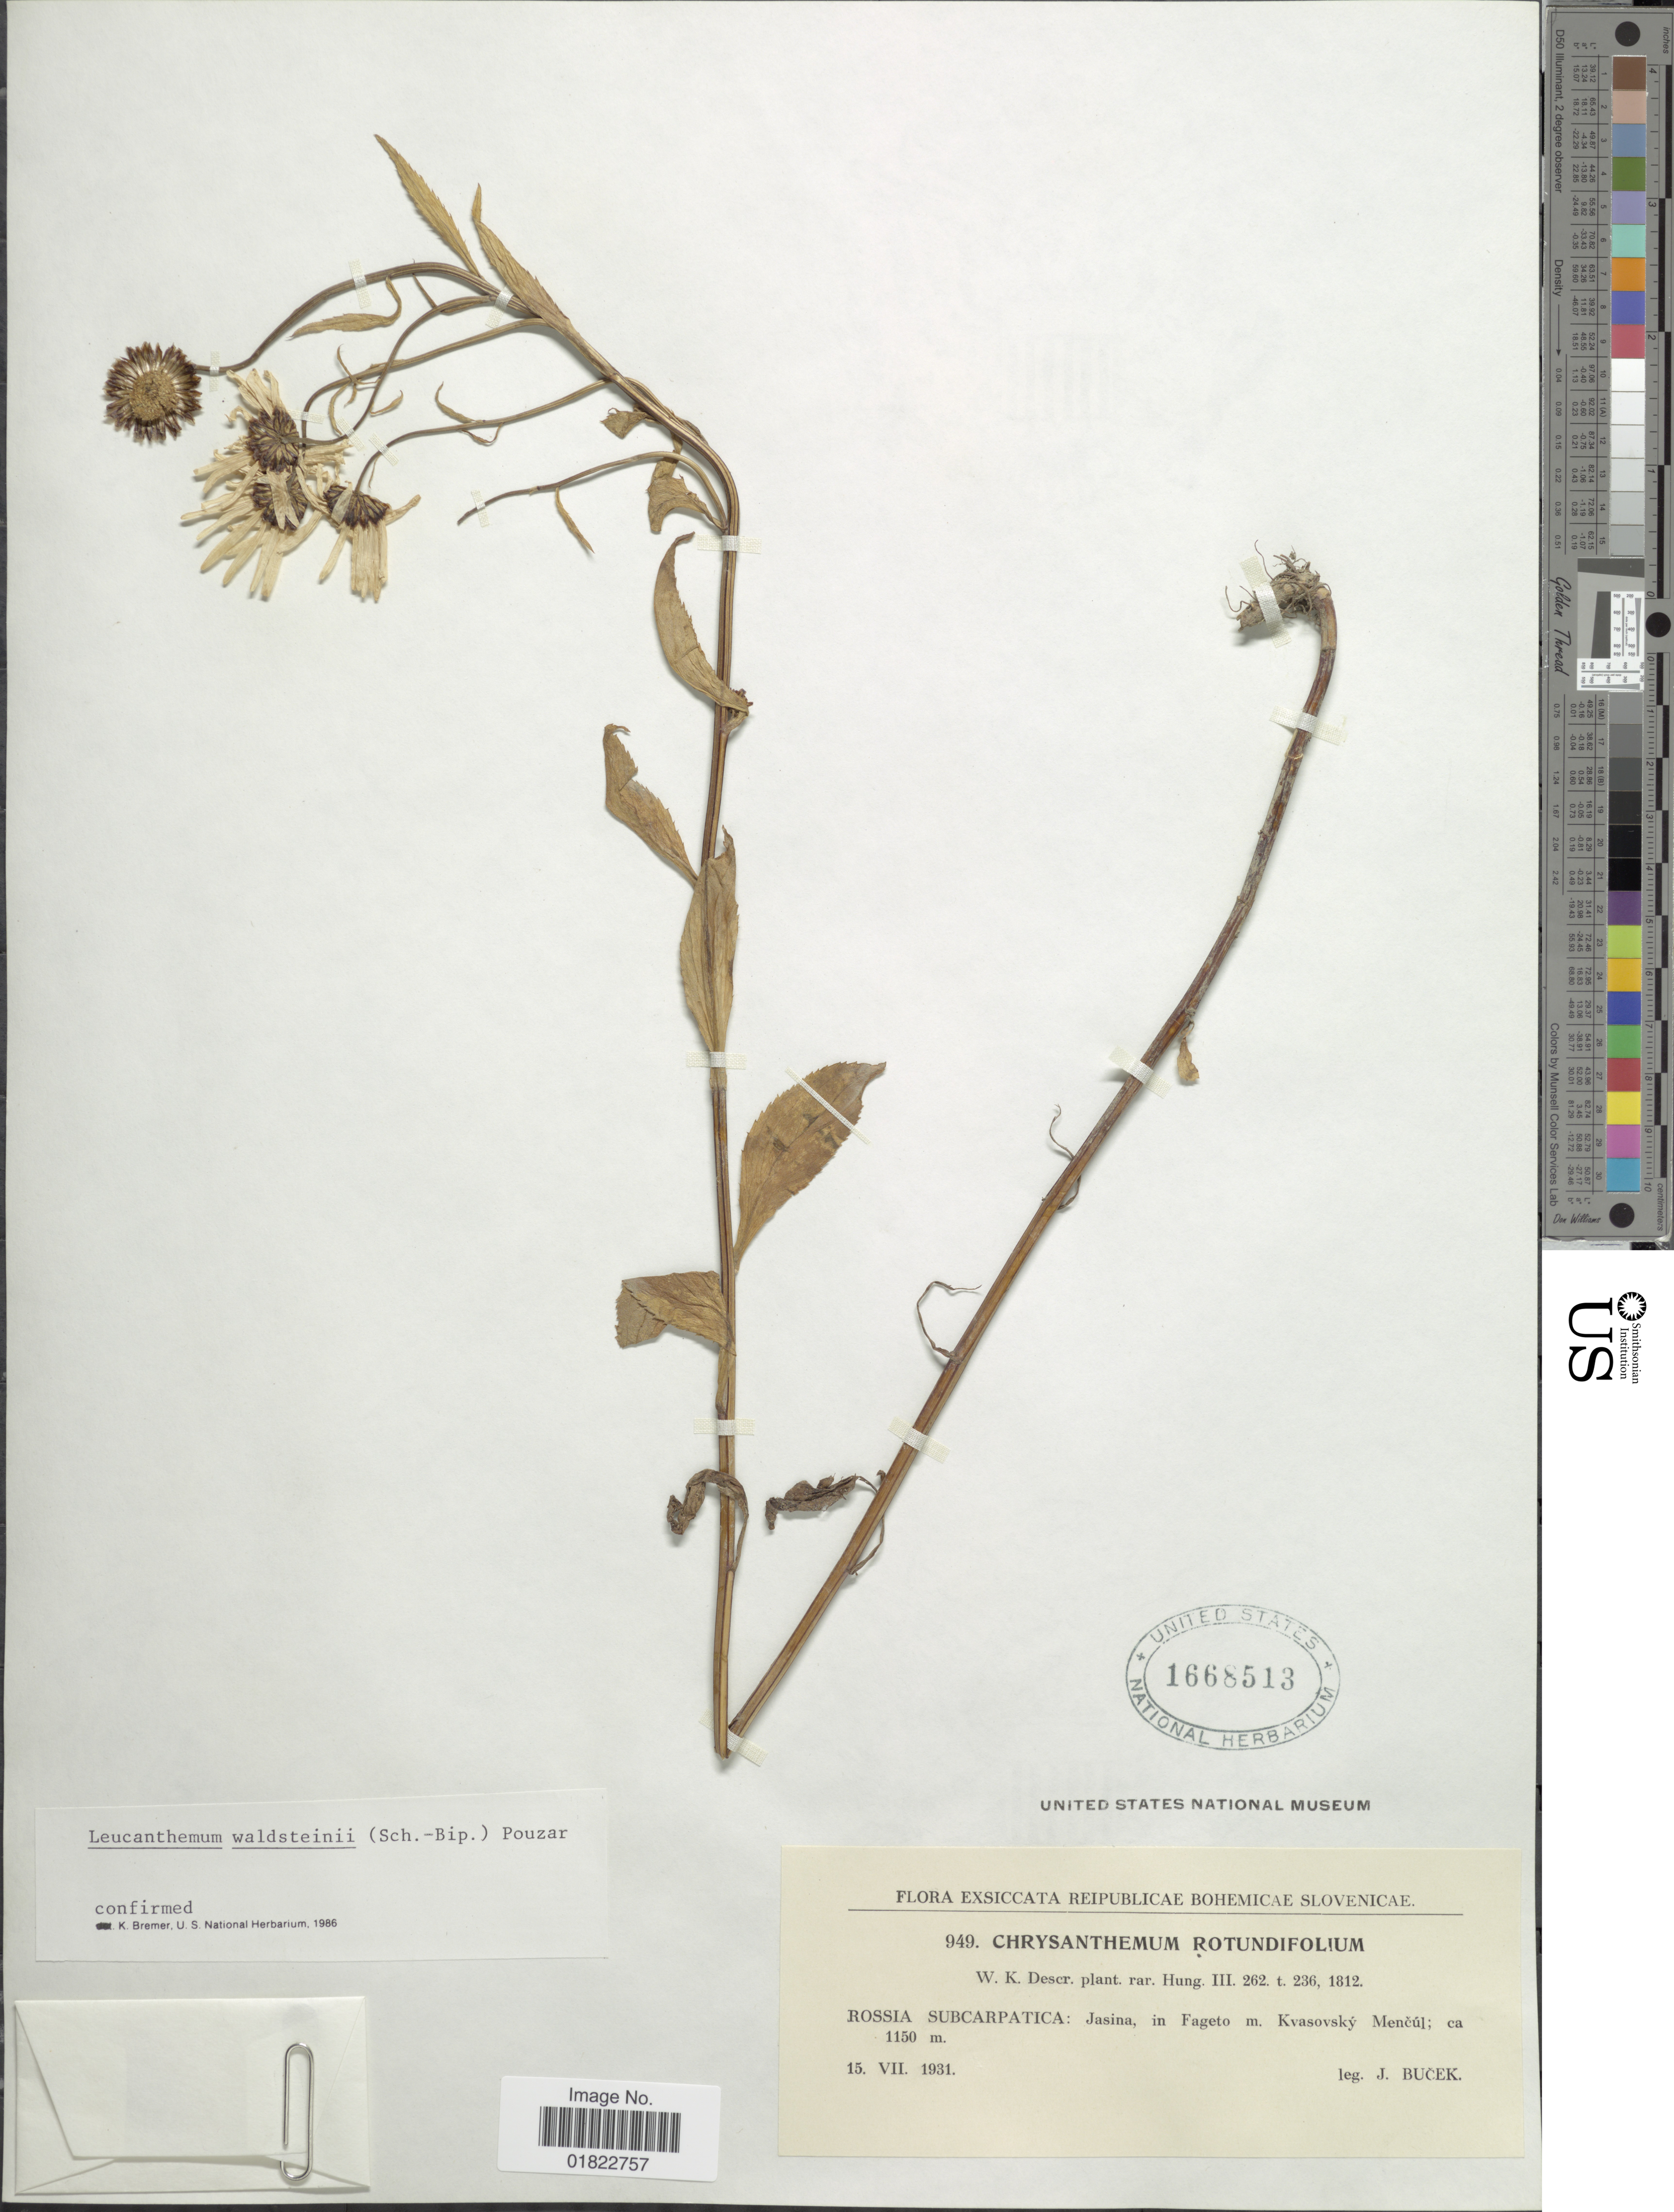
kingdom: Plantae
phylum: Tracheophyta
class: Magnoliopsida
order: Asterales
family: Asteraceae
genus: Leucanthemum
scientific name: Leucanthemum waldsteinii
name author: (Sch. Bip.) Pouzar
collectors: J. Bucek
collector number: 949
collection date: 1931-07-15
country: Czechia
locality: Reipublicae Bohemicae Slovenicae. Rossia Subcarpatica: Jasina, in Fageto m. Kvasovsky Mencul.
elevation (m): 1150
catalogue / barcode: US 1668513